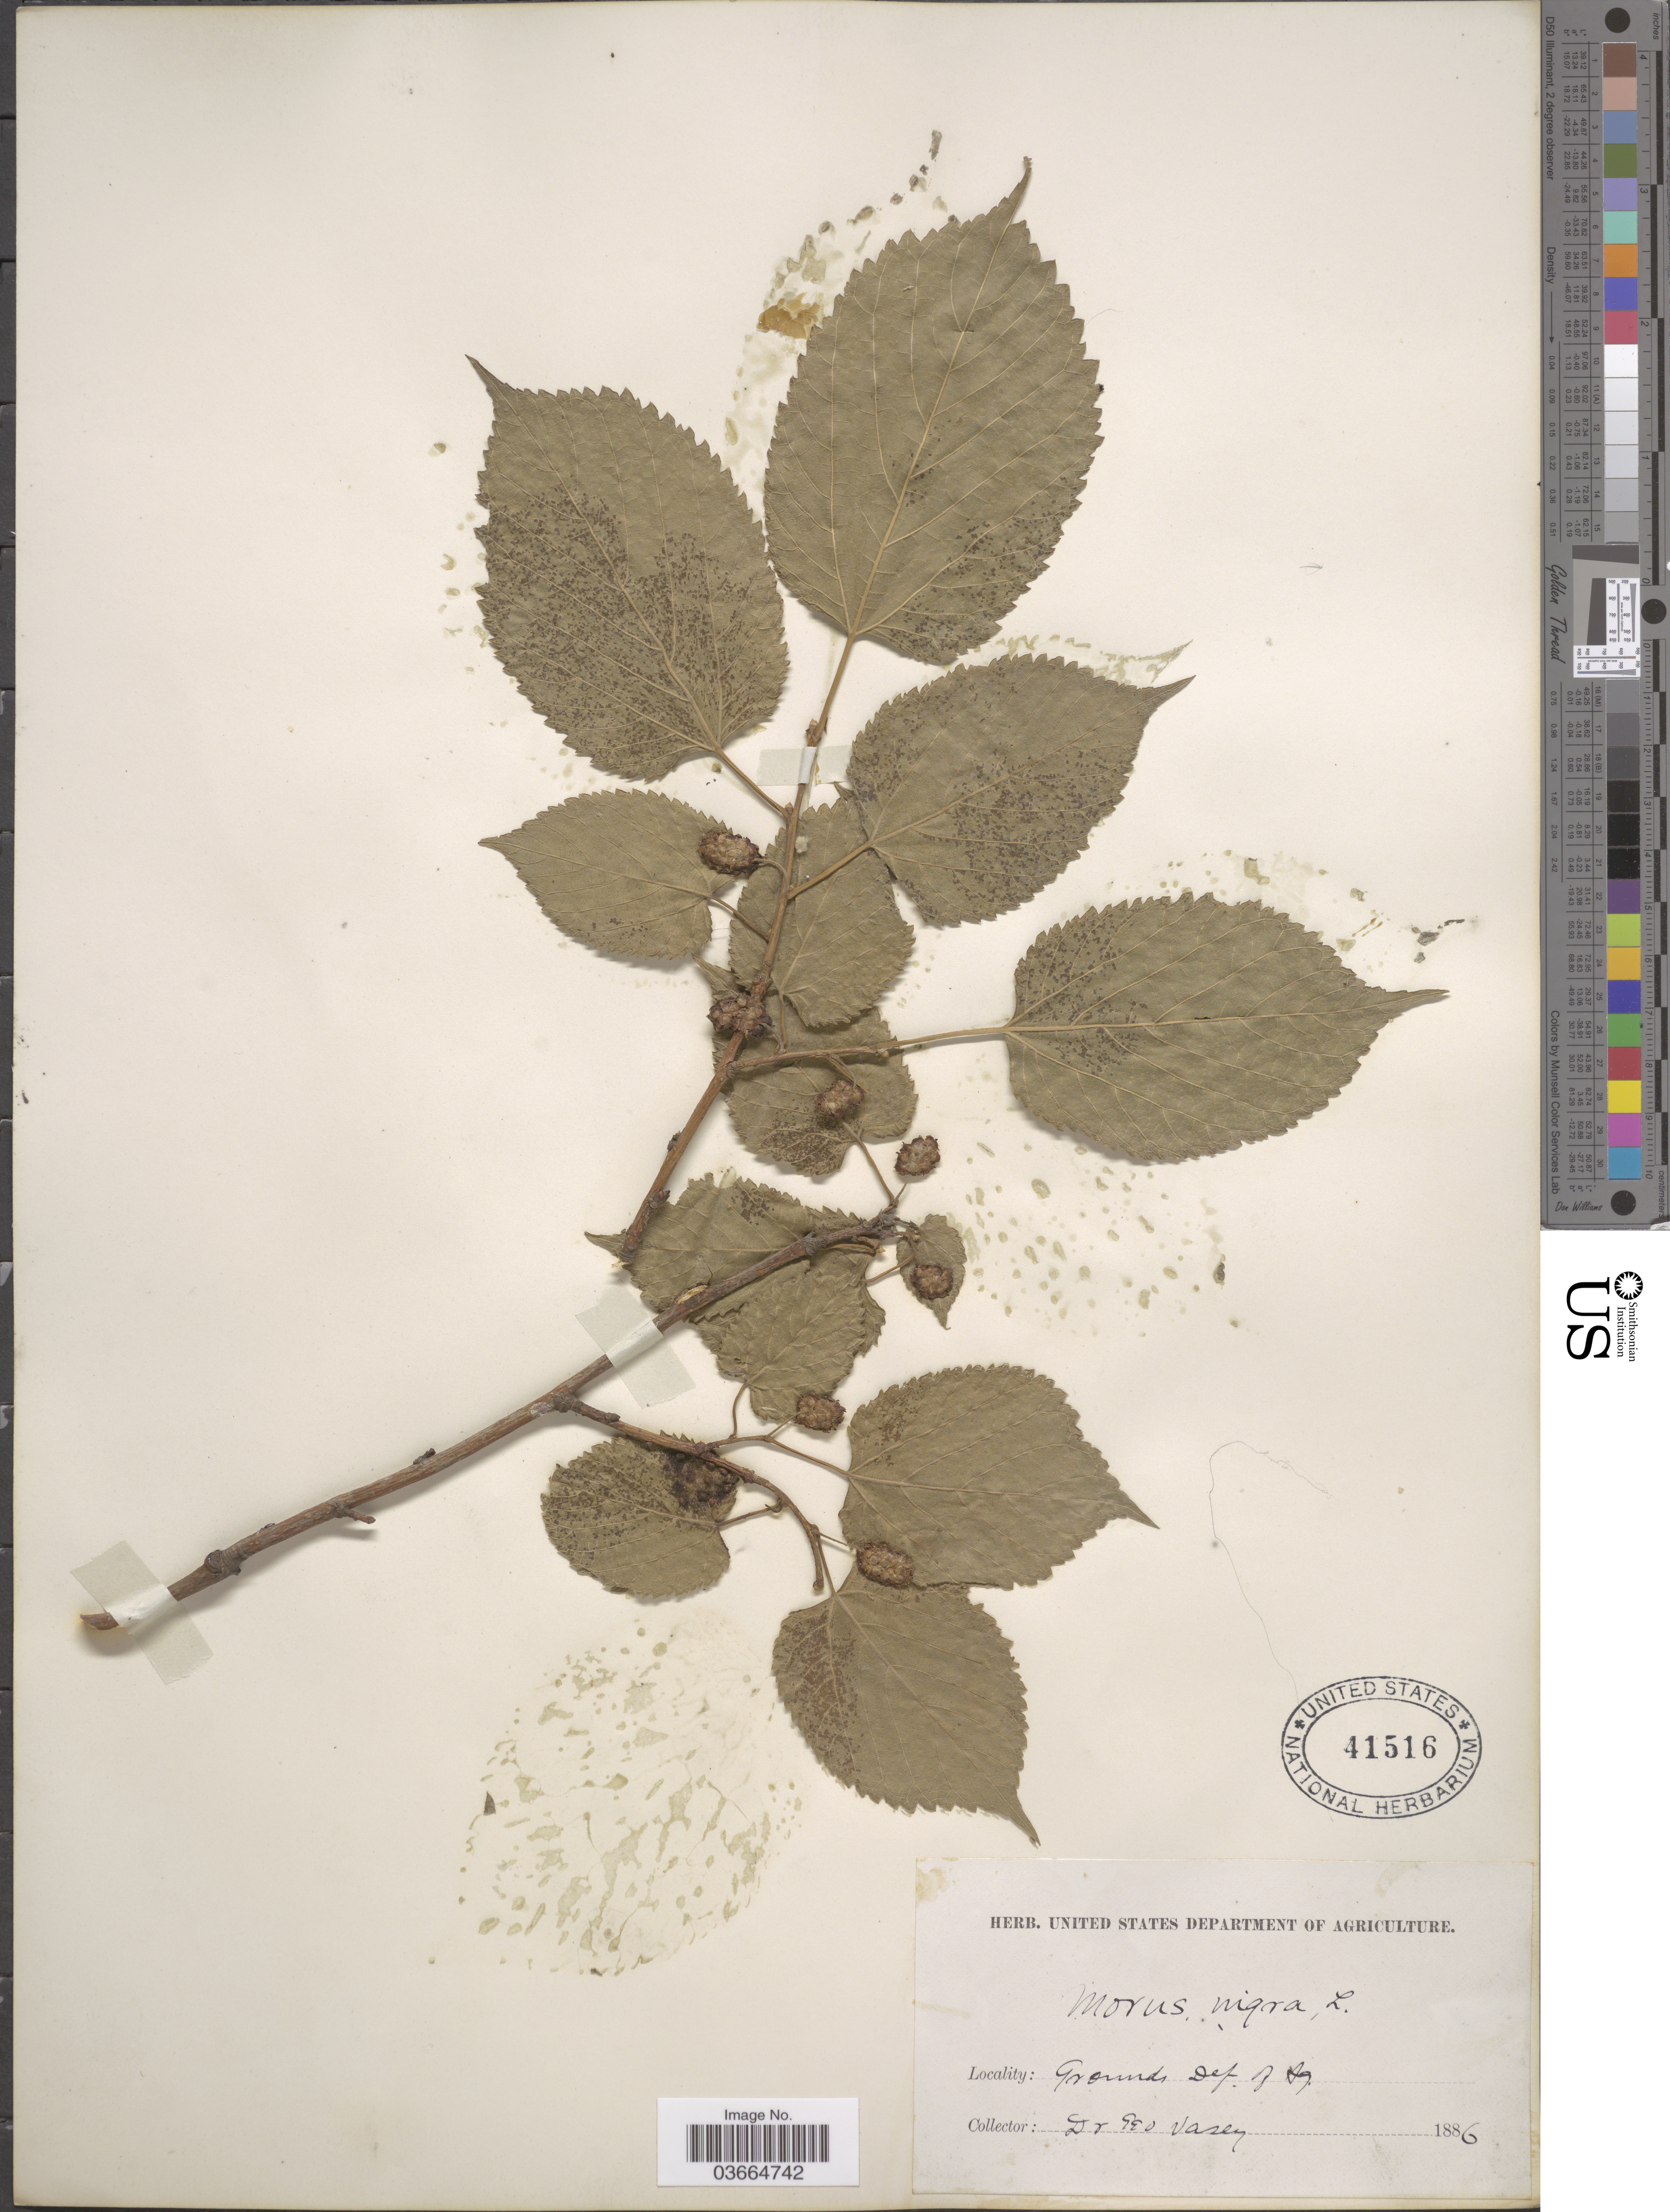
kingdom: Plantae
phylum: Tracheophyta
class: Magnoliopsida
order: Rosales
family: Moraceae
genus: Morus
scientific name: Morus nigra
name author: L.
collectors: G. Vasey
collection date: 1886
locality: Grounds Dep. of Ag.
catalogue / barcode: US 41516